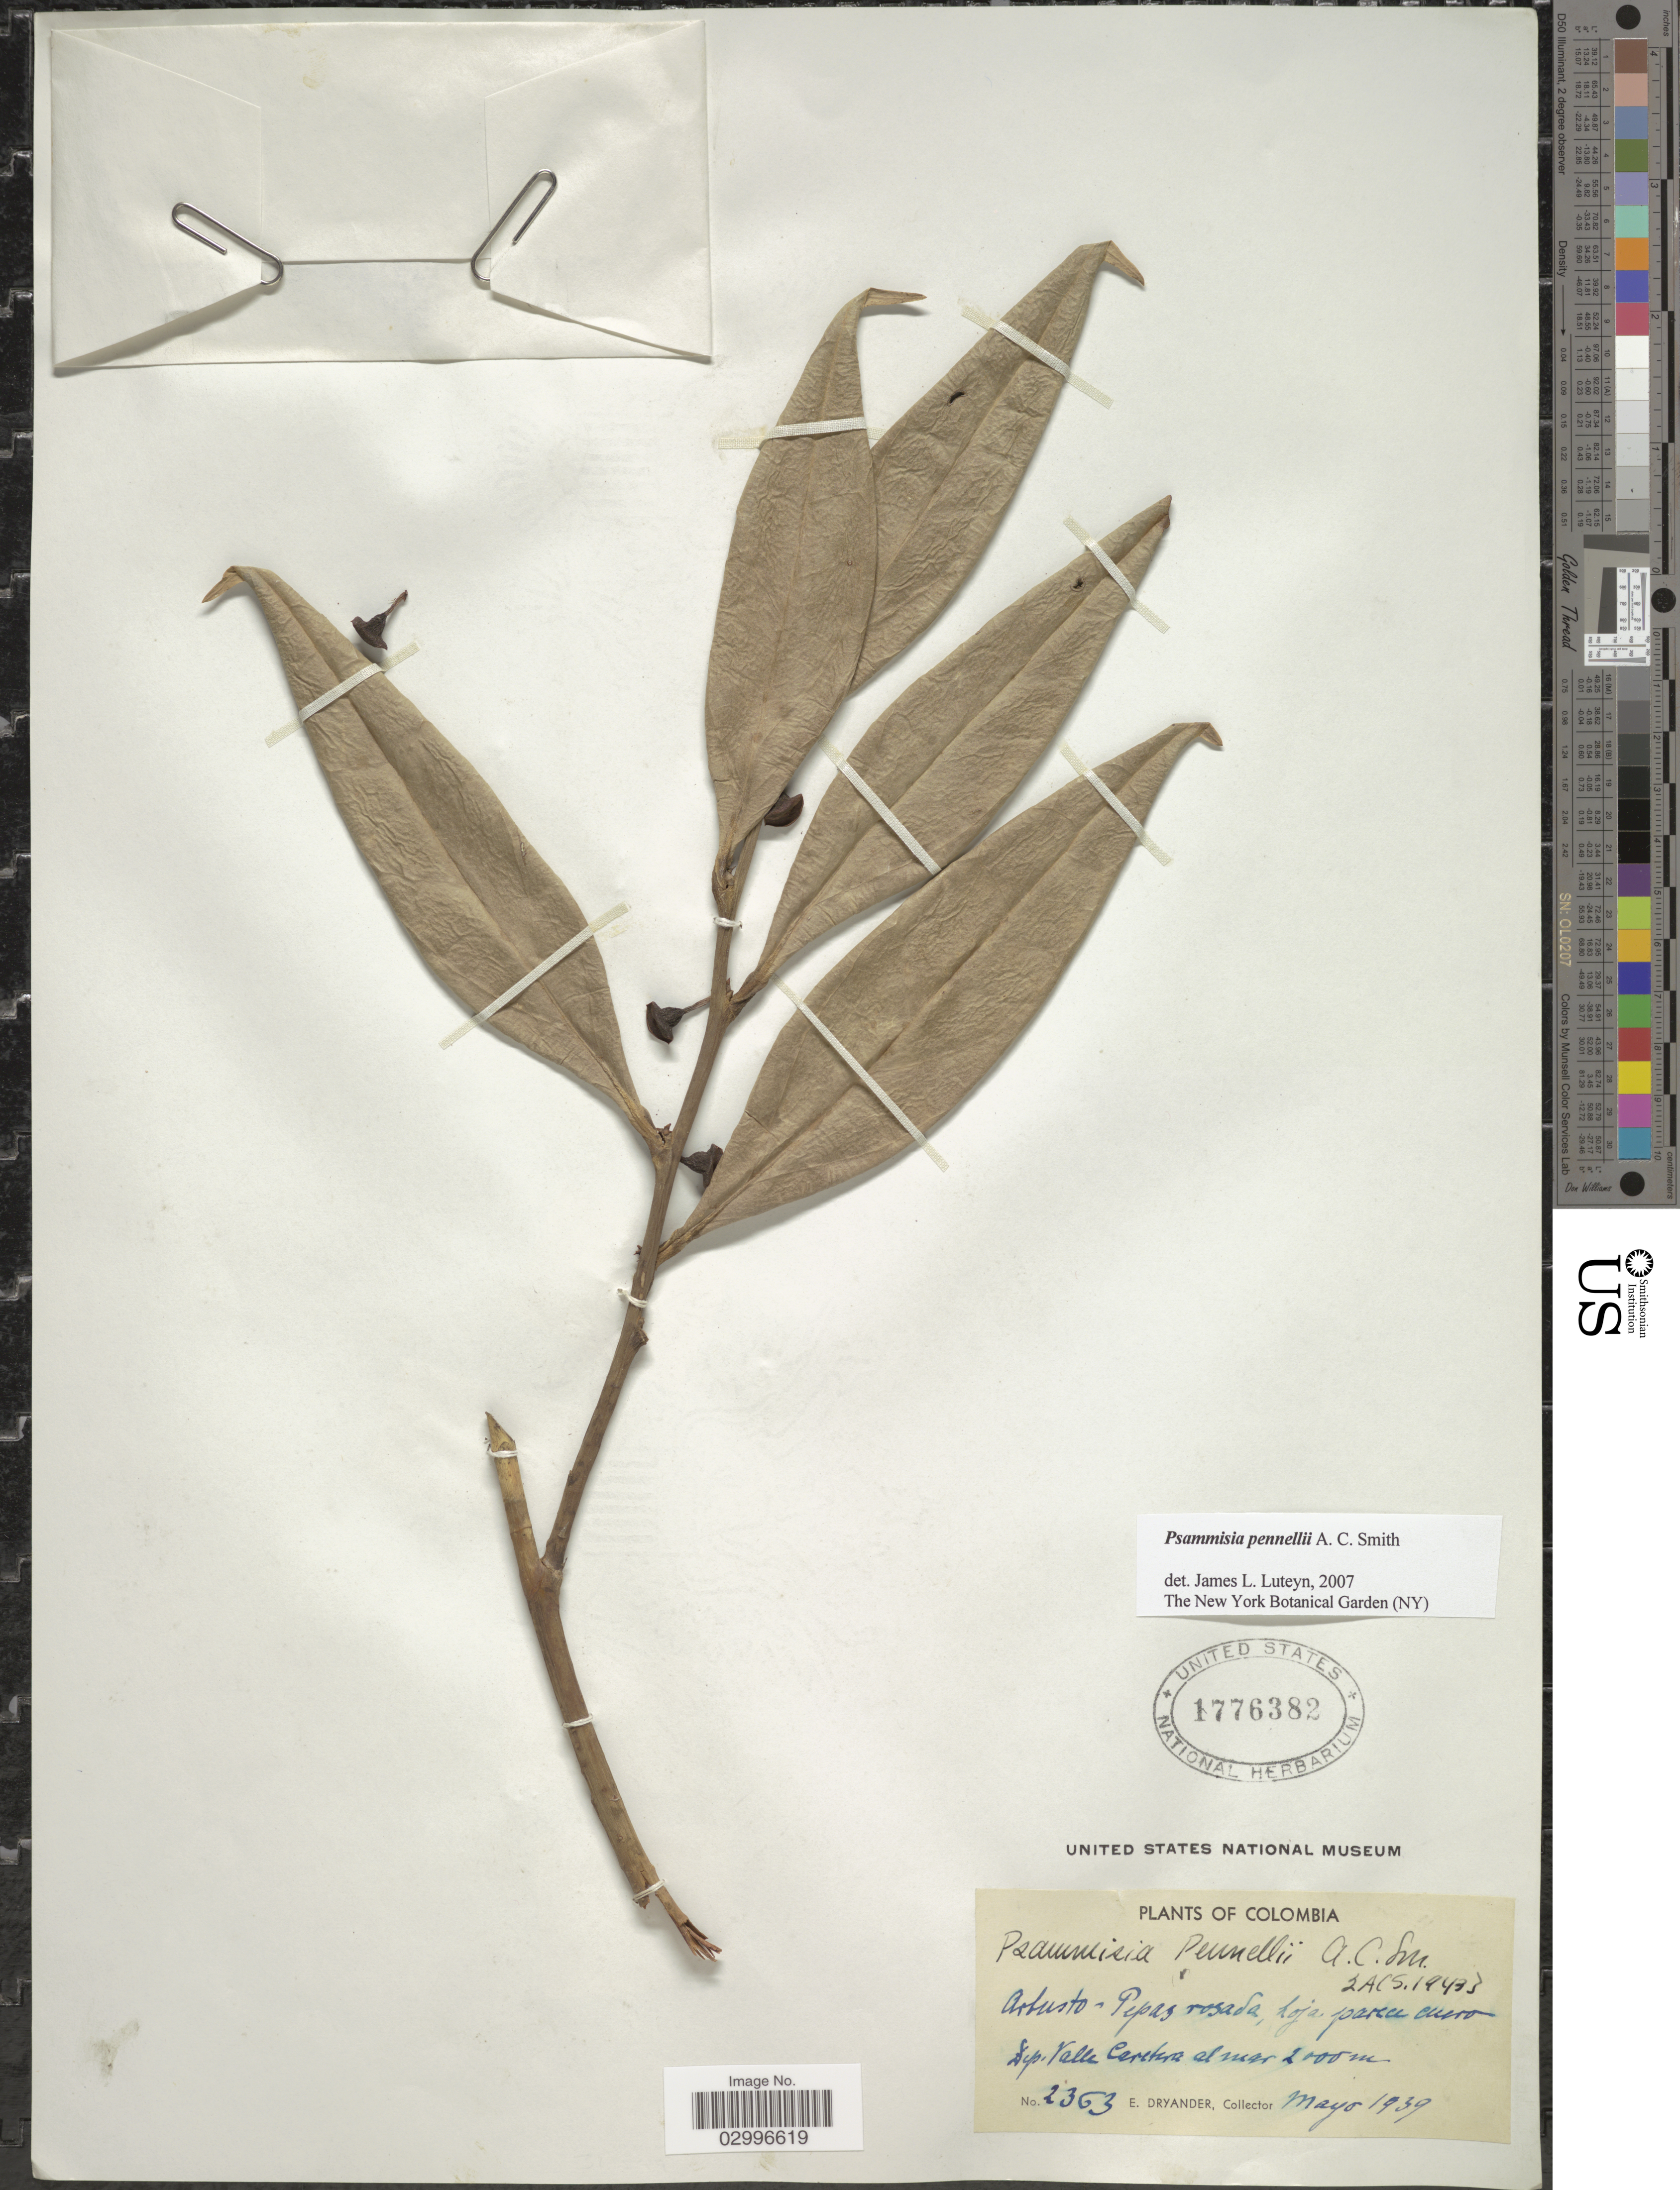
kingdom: Plantae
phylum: Tracheophyta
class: Magnoliopsida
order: Ericales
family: Ericaceae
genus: Psammisia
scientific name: Psammisia pennellii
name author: A.C. Sm.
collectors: E. Dryander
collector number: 2363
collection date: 1939-05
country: Colombia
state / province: Valle del Cauca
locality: Dep. Valle. Caretera al mar.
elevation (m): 2000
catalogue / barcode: US 1776382